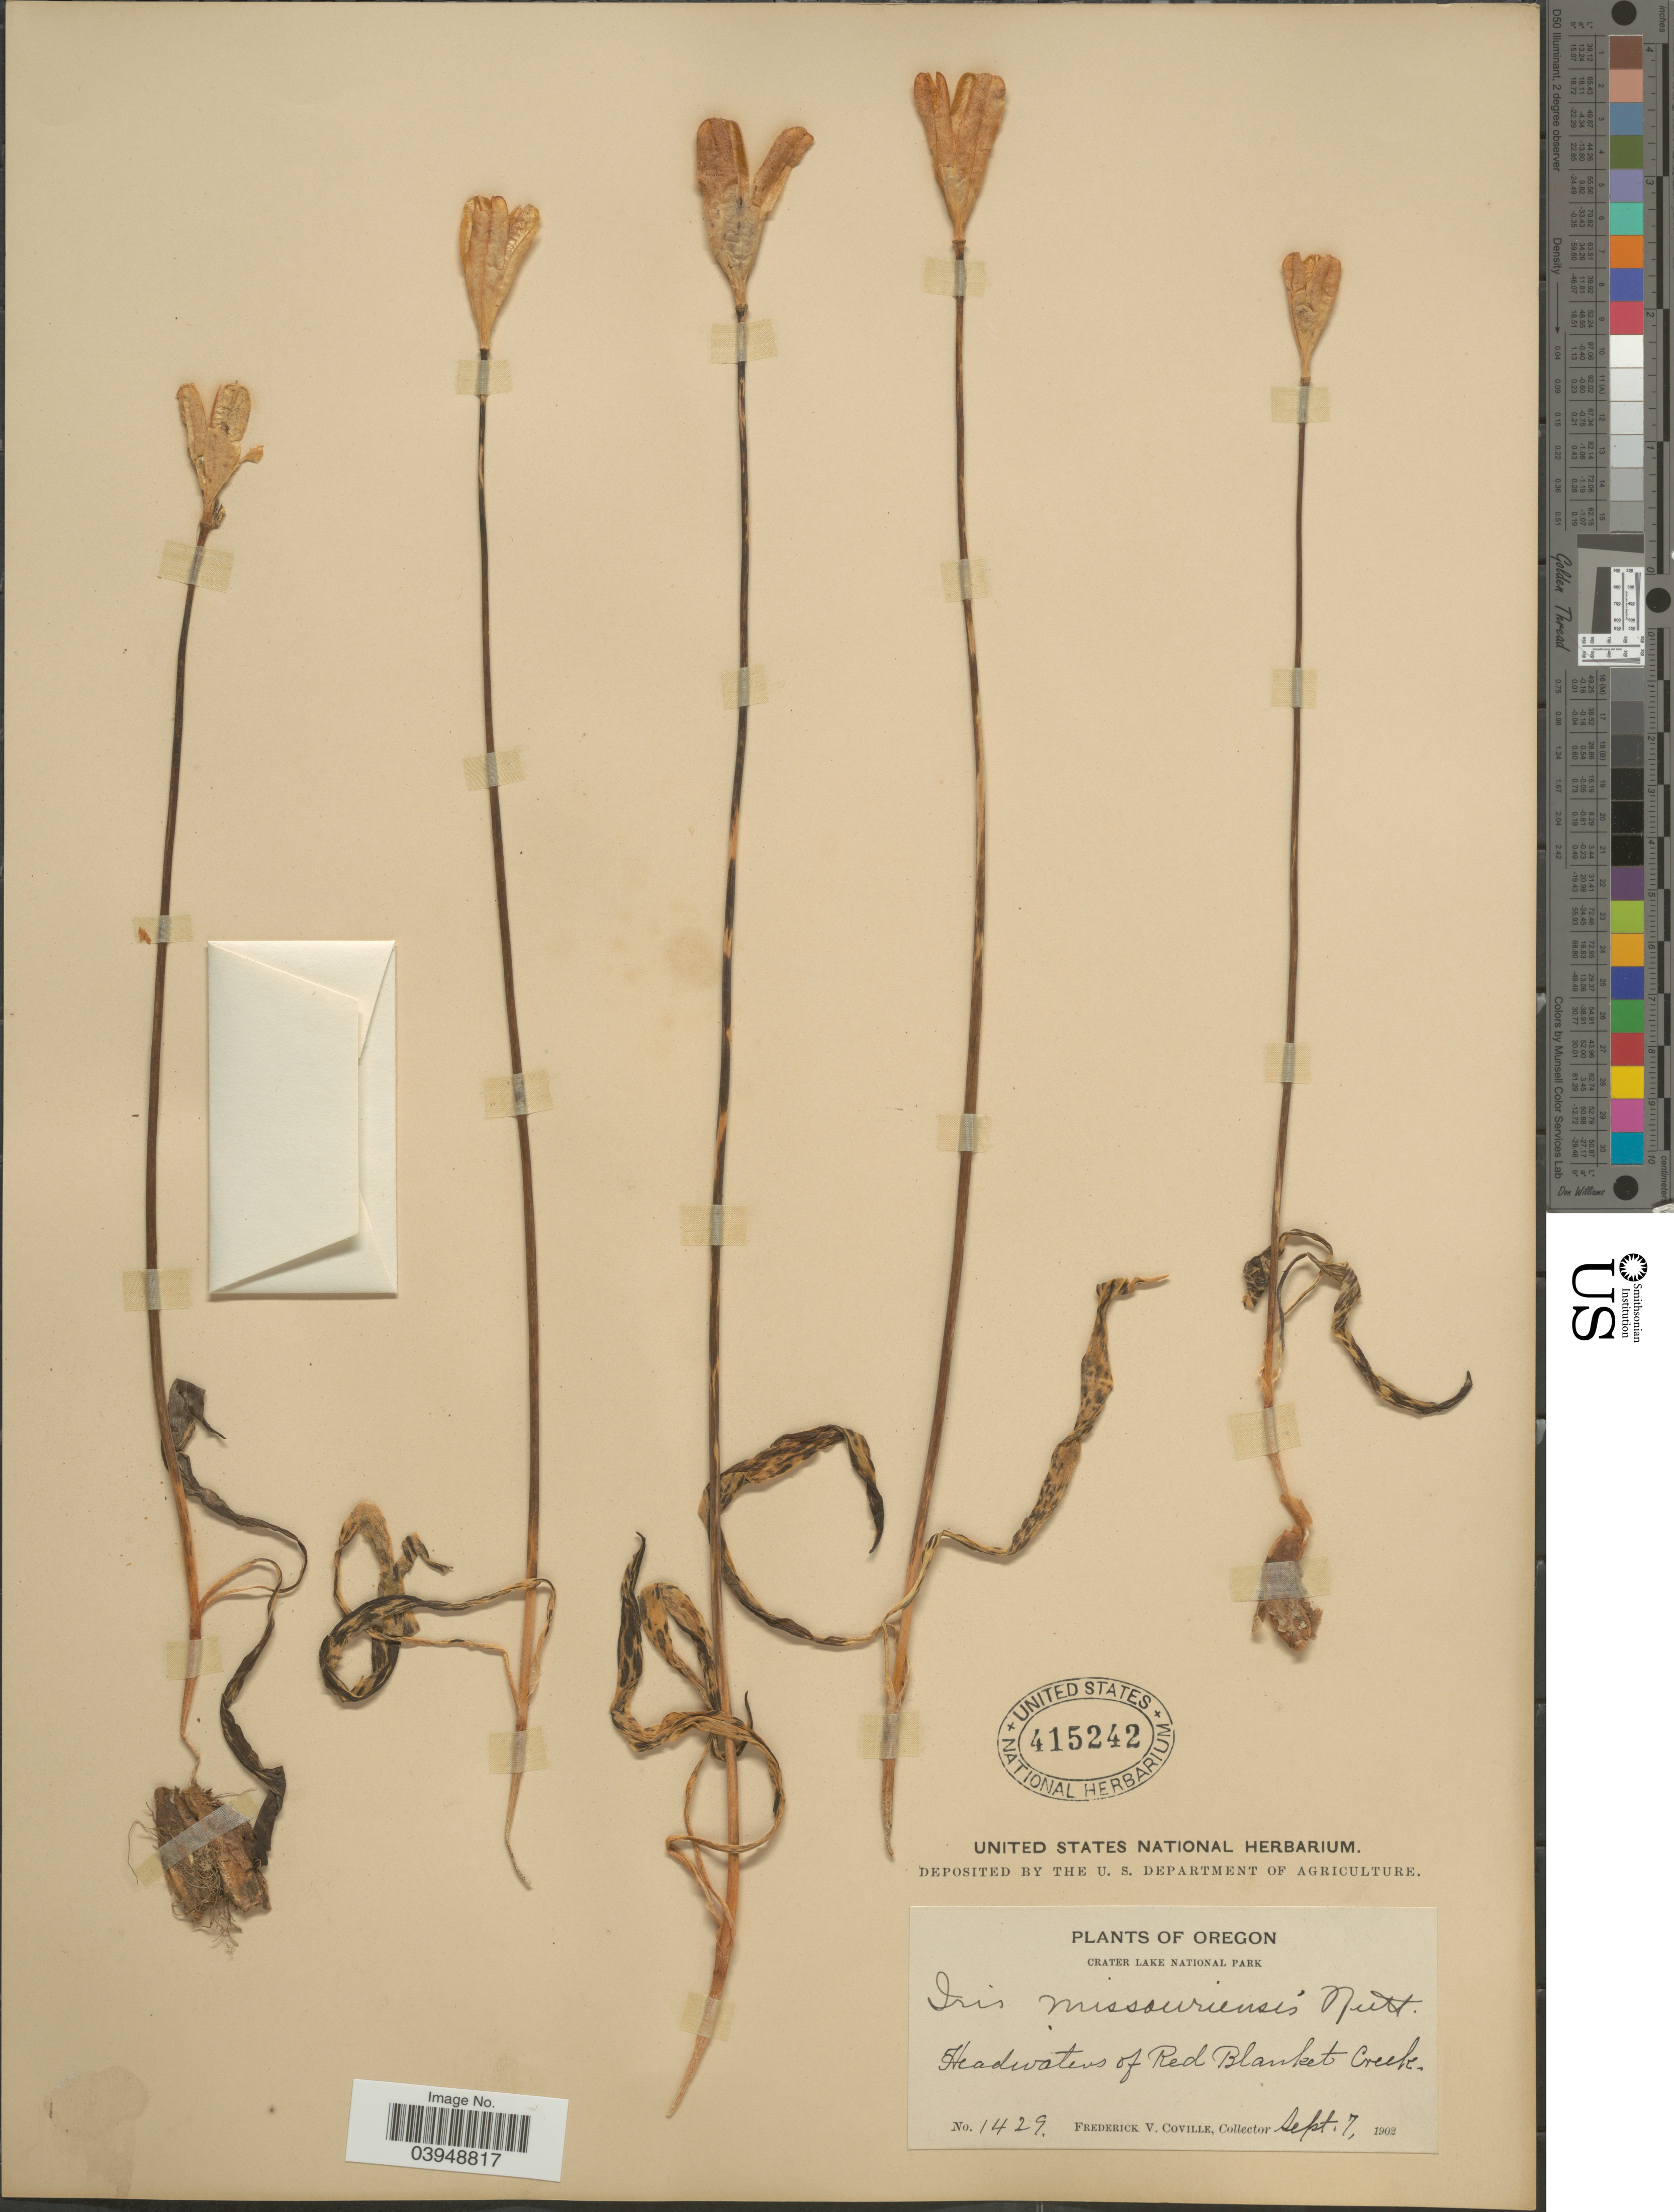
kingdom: Plantae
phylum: Tracheophyta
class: Liliopsida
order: Asparagales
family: Iridaceae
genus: Iris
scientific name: Iris missouriensis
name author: Nutt.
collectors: F. V. Coville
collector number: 1429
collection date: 1902-09-07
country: United States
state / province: Oregon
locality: Crater Lake National Park. Headwaters of Red Blanket Creek.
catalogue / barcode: US 415242